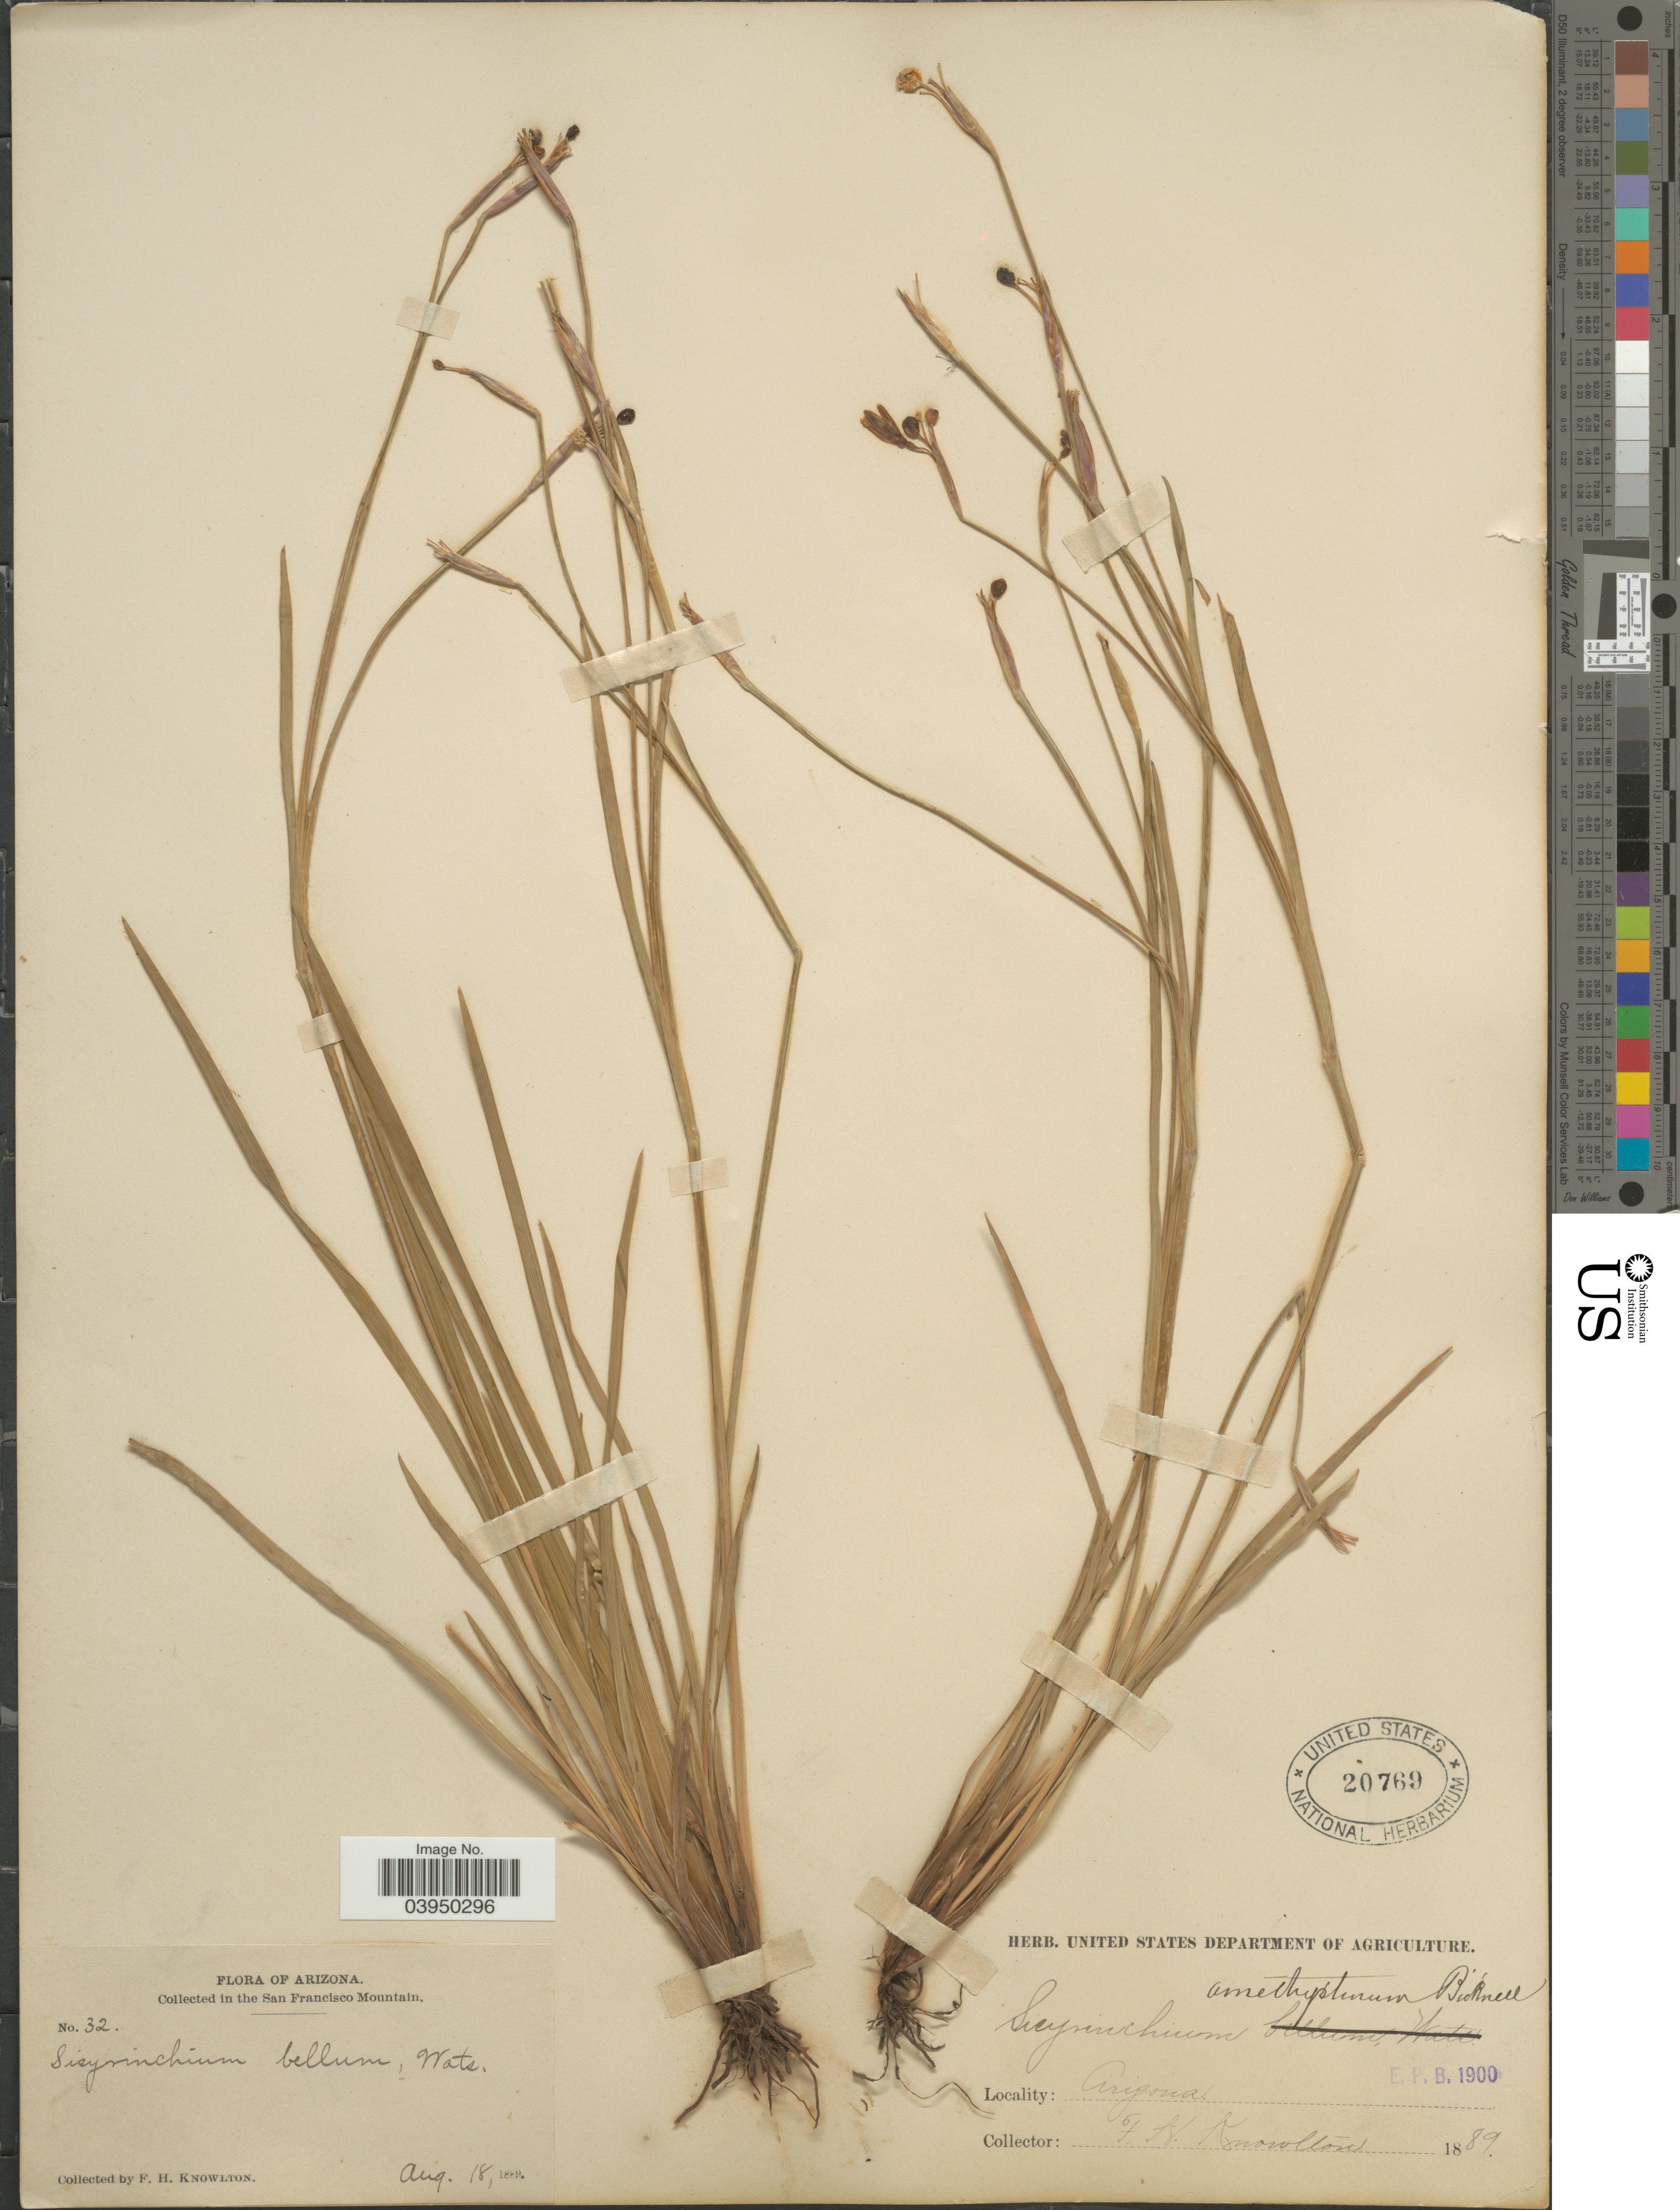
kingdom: Plantae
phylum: Tracheophyta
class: Liliopsida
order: Asparagales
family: Iridaceae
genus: Sisyrinchium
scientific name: Sisyrinchium amethystinum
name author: E.P. Bicknell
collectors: F. H. Knowlton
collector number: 32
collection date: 1889-08-18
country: United States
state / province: Arizona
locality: In the San Francisco Mountain.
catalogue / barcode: US 20769